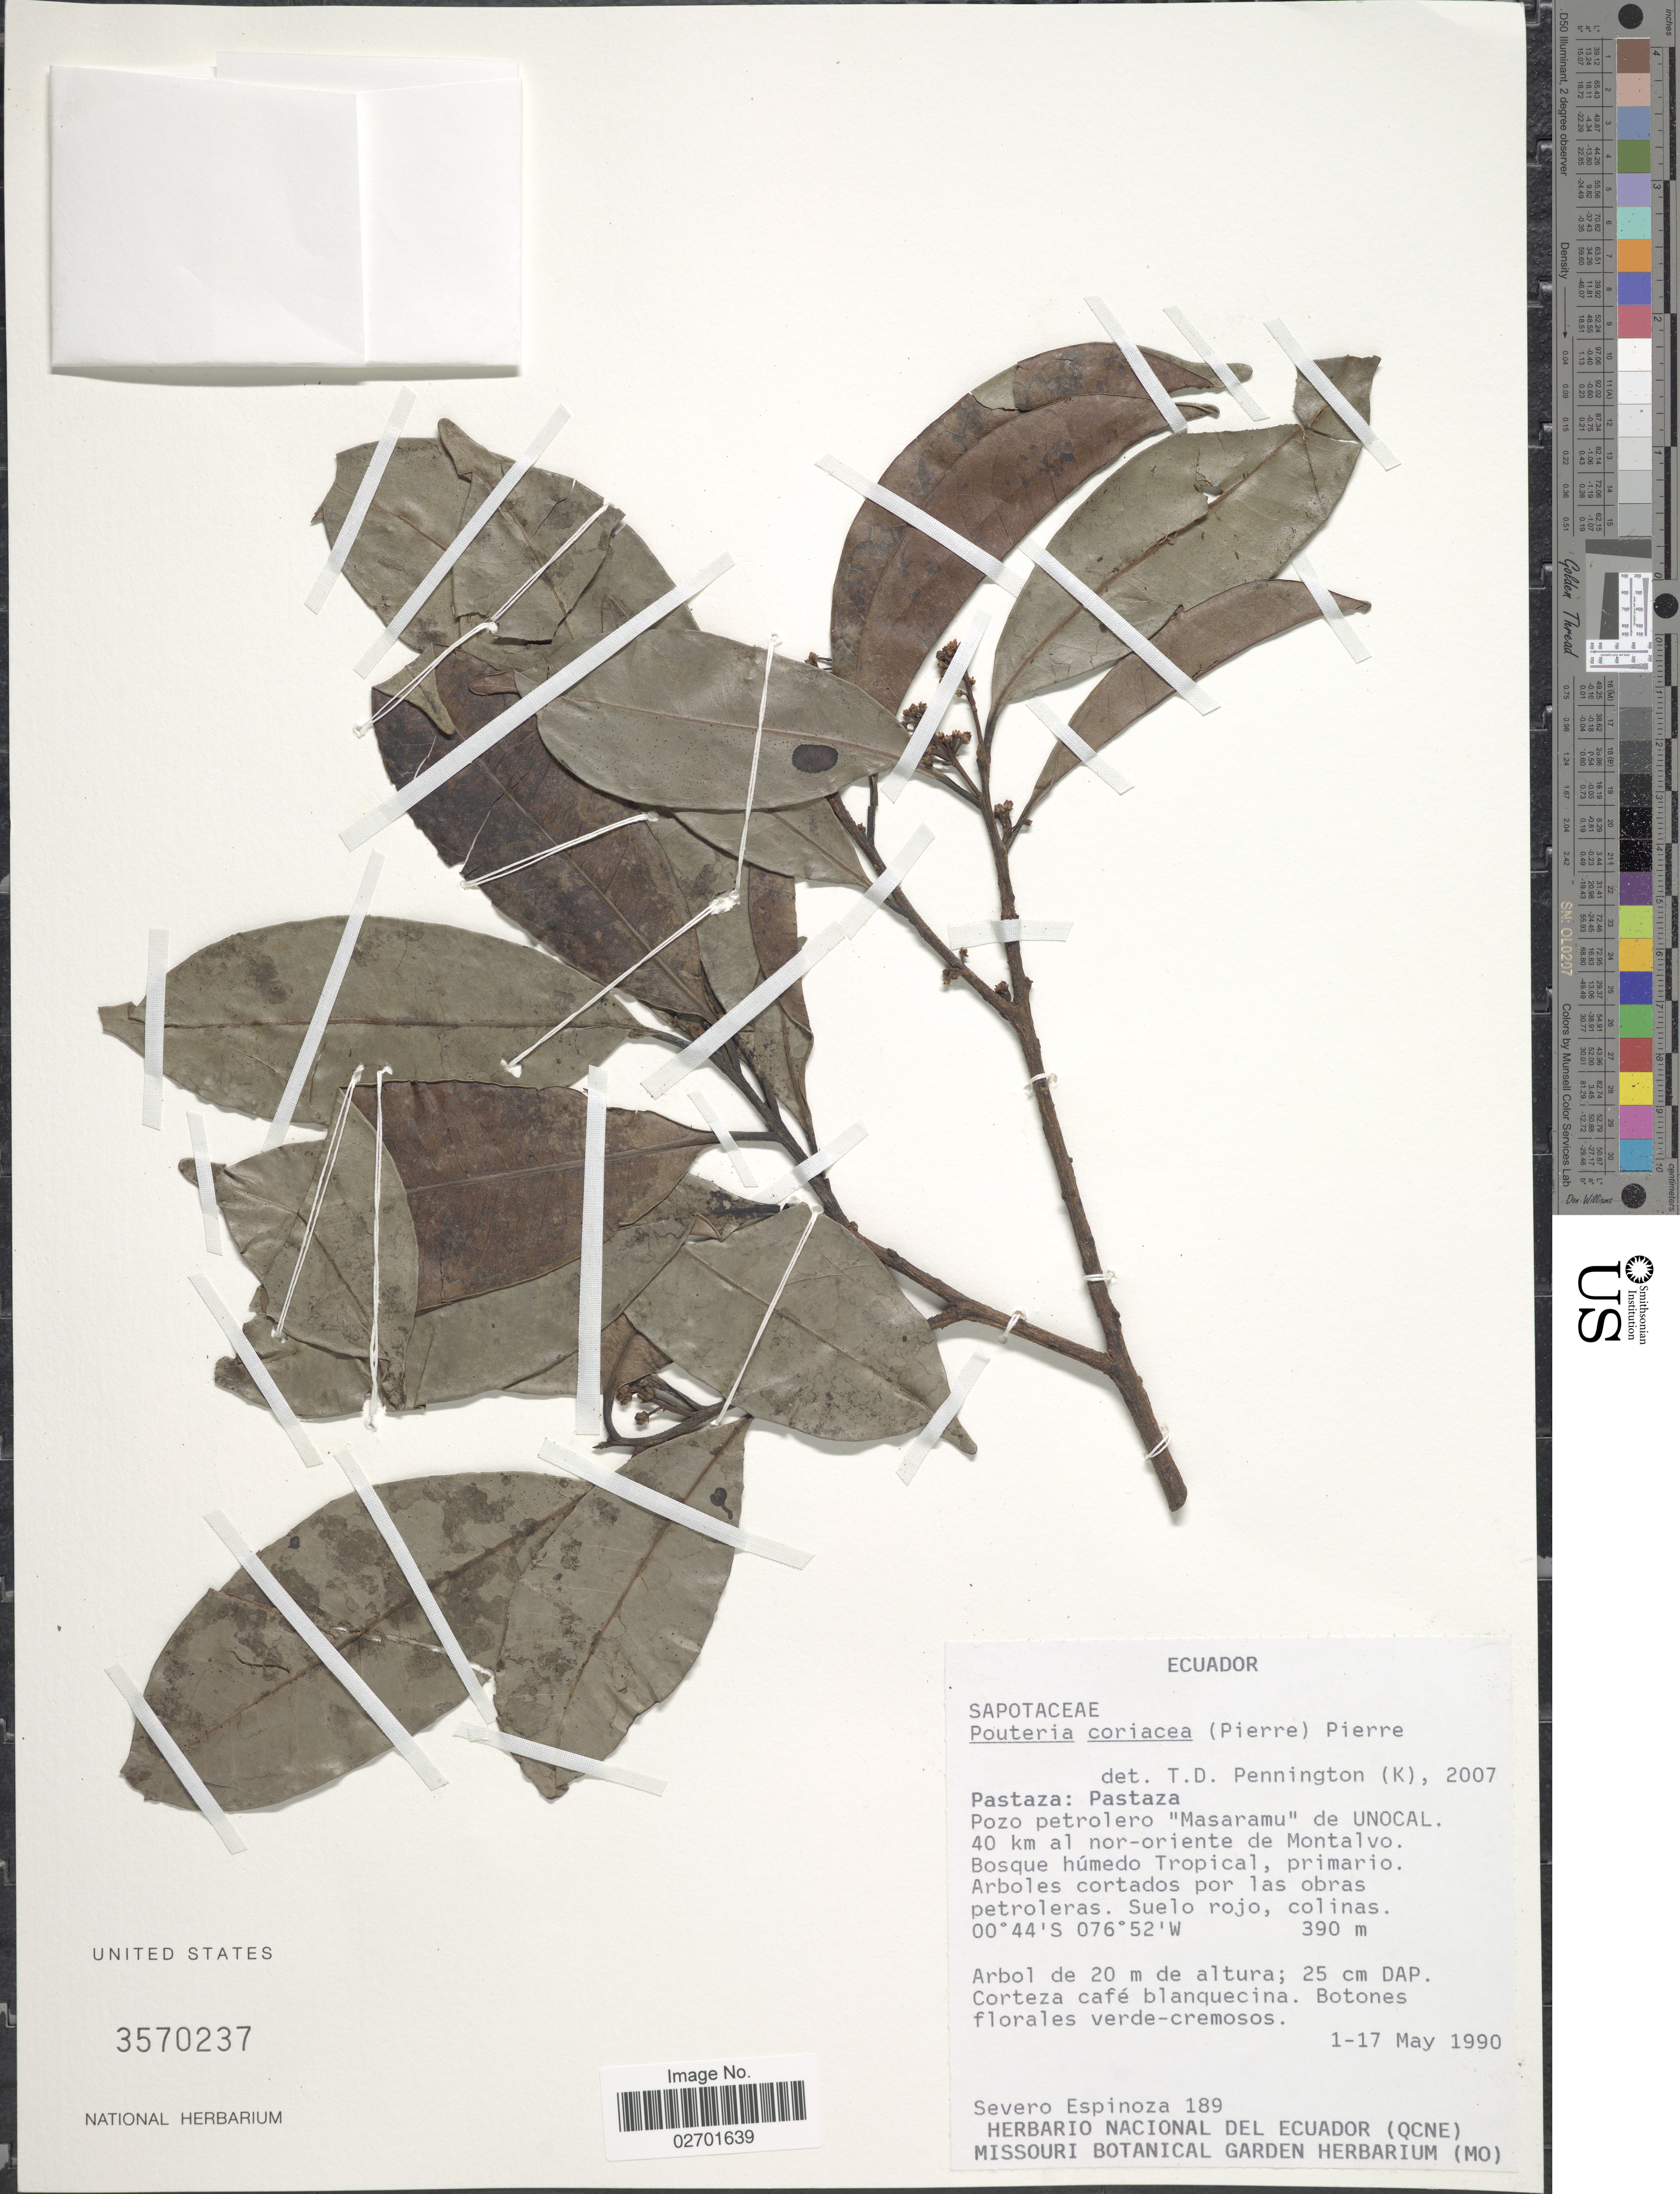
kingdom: Plantae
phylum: Tracheophyta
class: Magnoliopsida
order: Ericales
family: Sapotaceae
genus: Pouteria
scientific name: Pouteria coriacea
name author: (Pierre) Pierre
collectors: S. Espinoza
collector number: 189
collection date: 1990-05-01/1990-05-17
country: Ecuador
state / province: Pastaza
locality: Pastaza:Pastaza, 40 km al nor-oriente de Montalvo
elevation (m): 390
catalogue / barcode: US 3570237